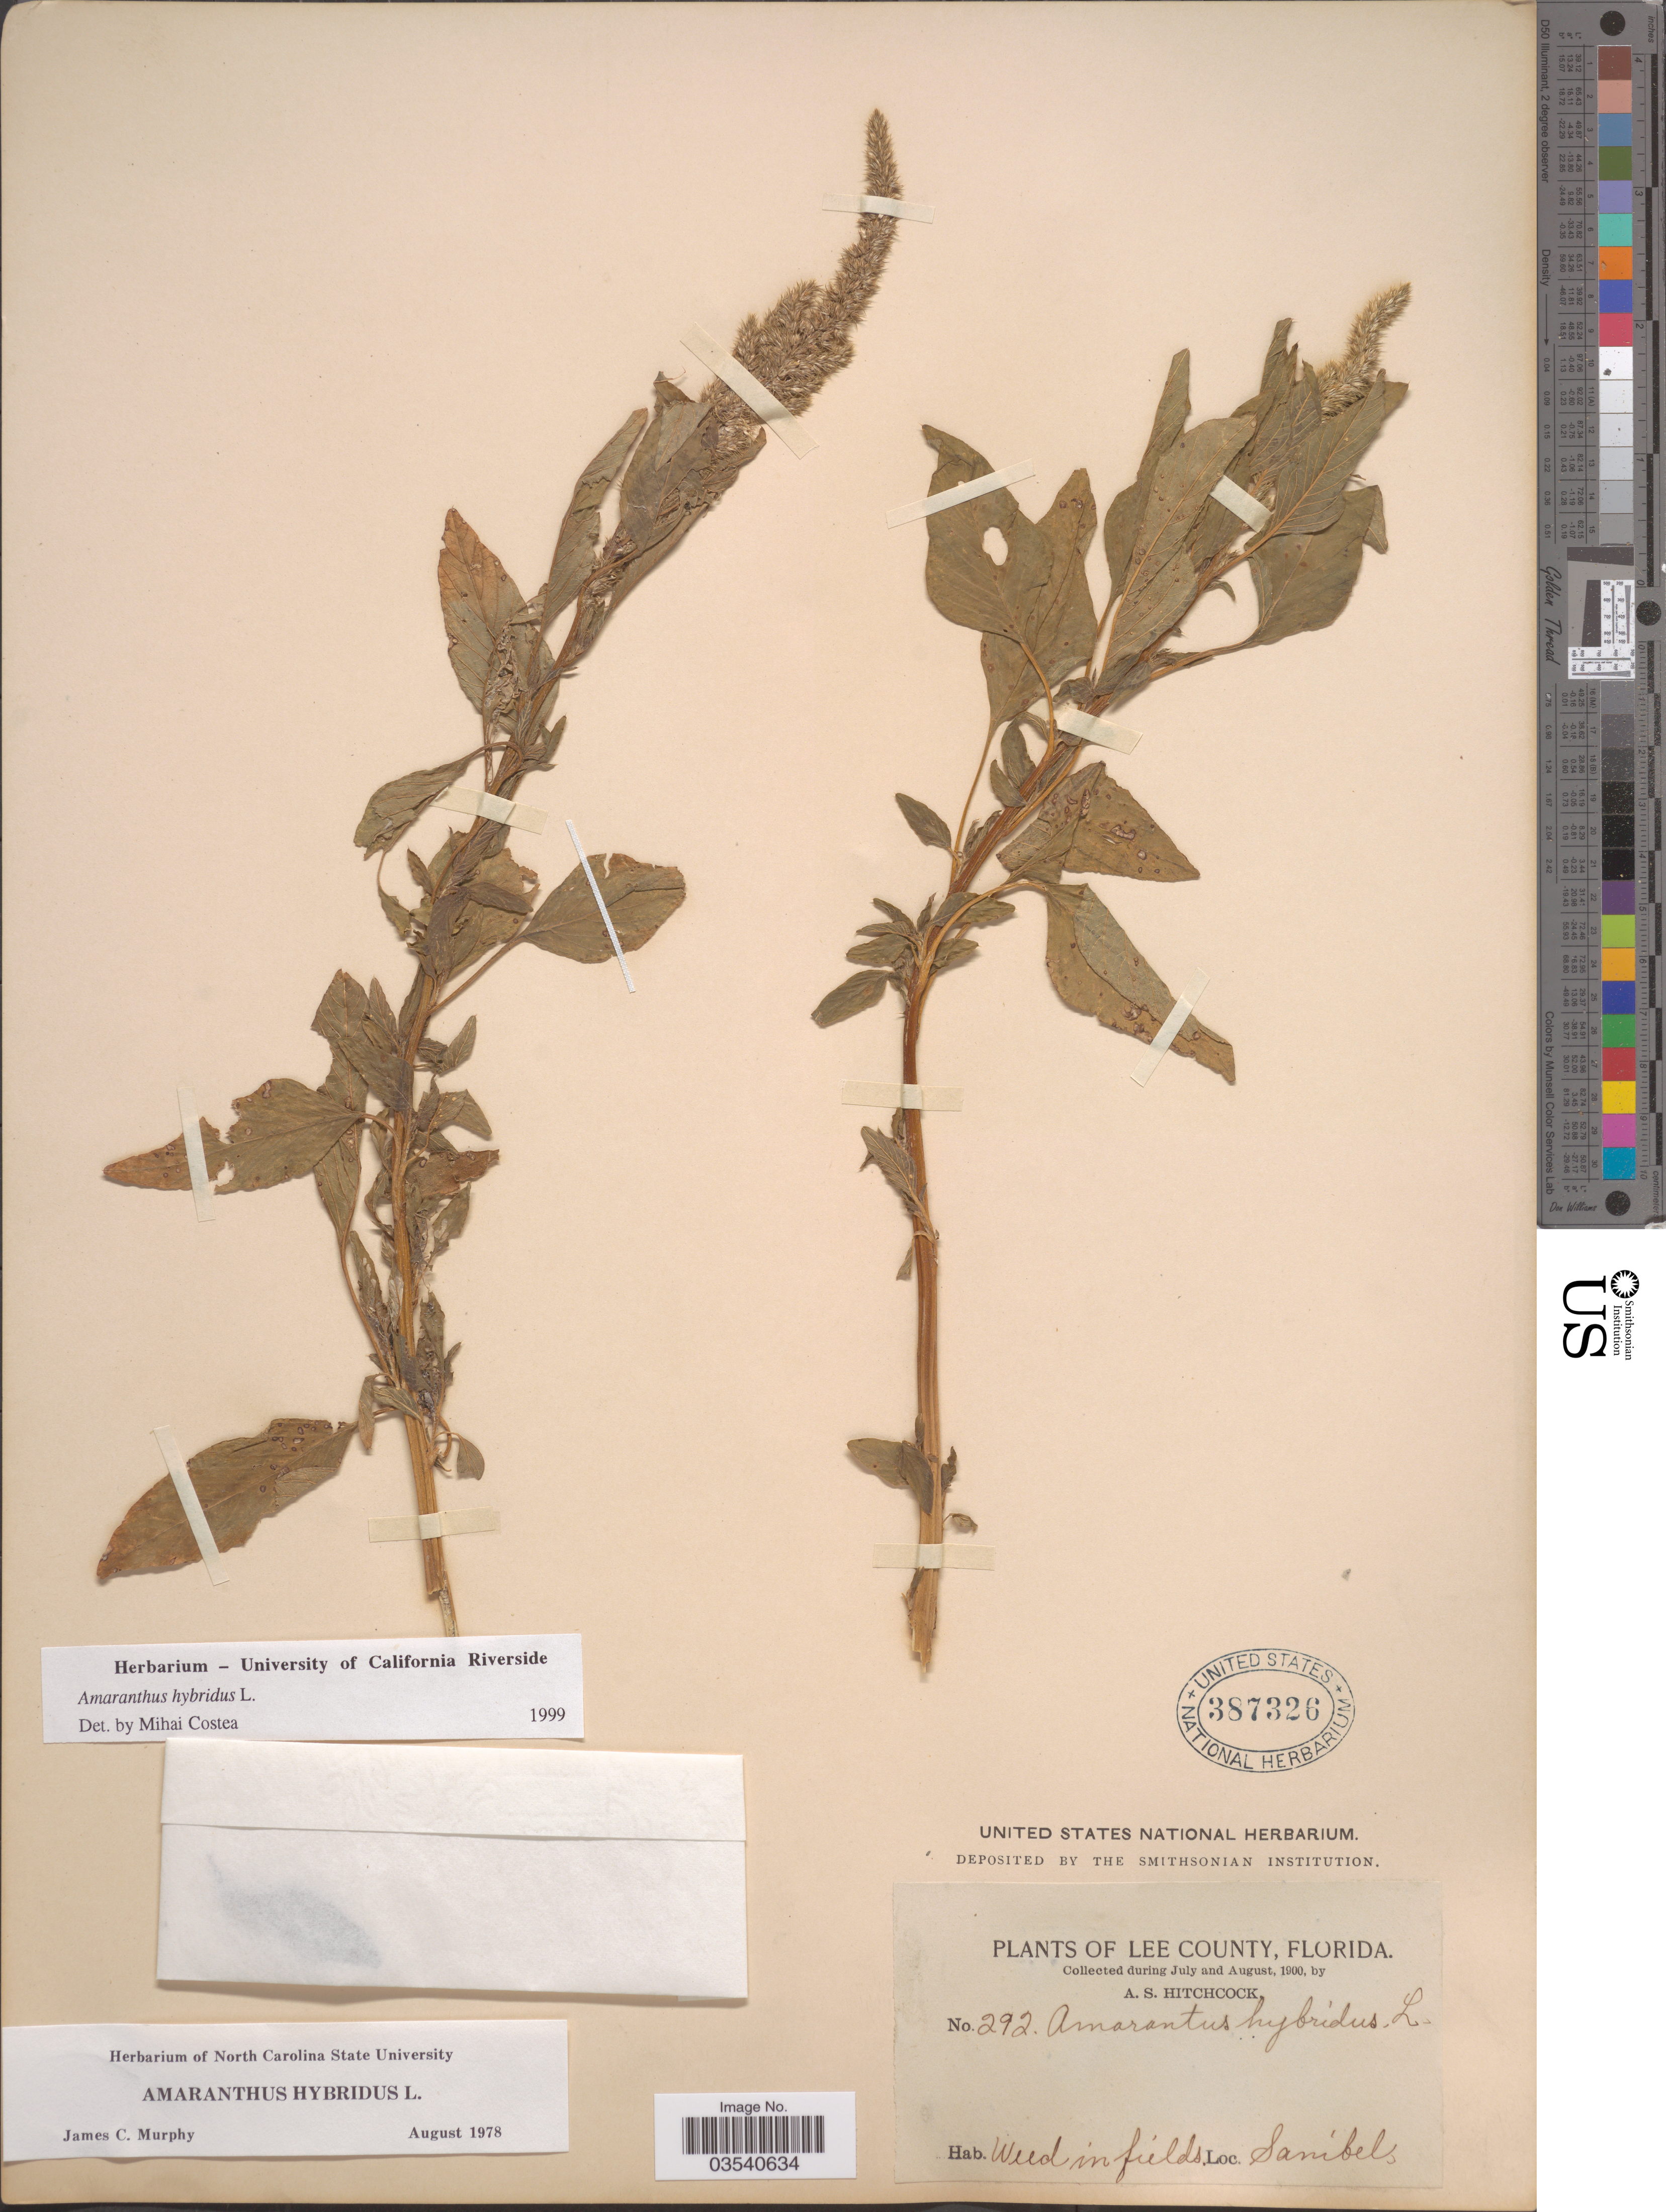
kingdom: Plantae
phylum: Tracheophyta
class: Magnoliopsida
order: Caryophyllales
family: Amaranthaceae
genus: Amaranthus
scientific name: Amaranthus hybridus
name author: L.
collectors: A. S. Hitchcock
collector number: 292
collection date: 1900-07/1900-08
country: United States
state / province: Florida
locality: Lee County. Sanibels.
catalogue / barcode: US 387326